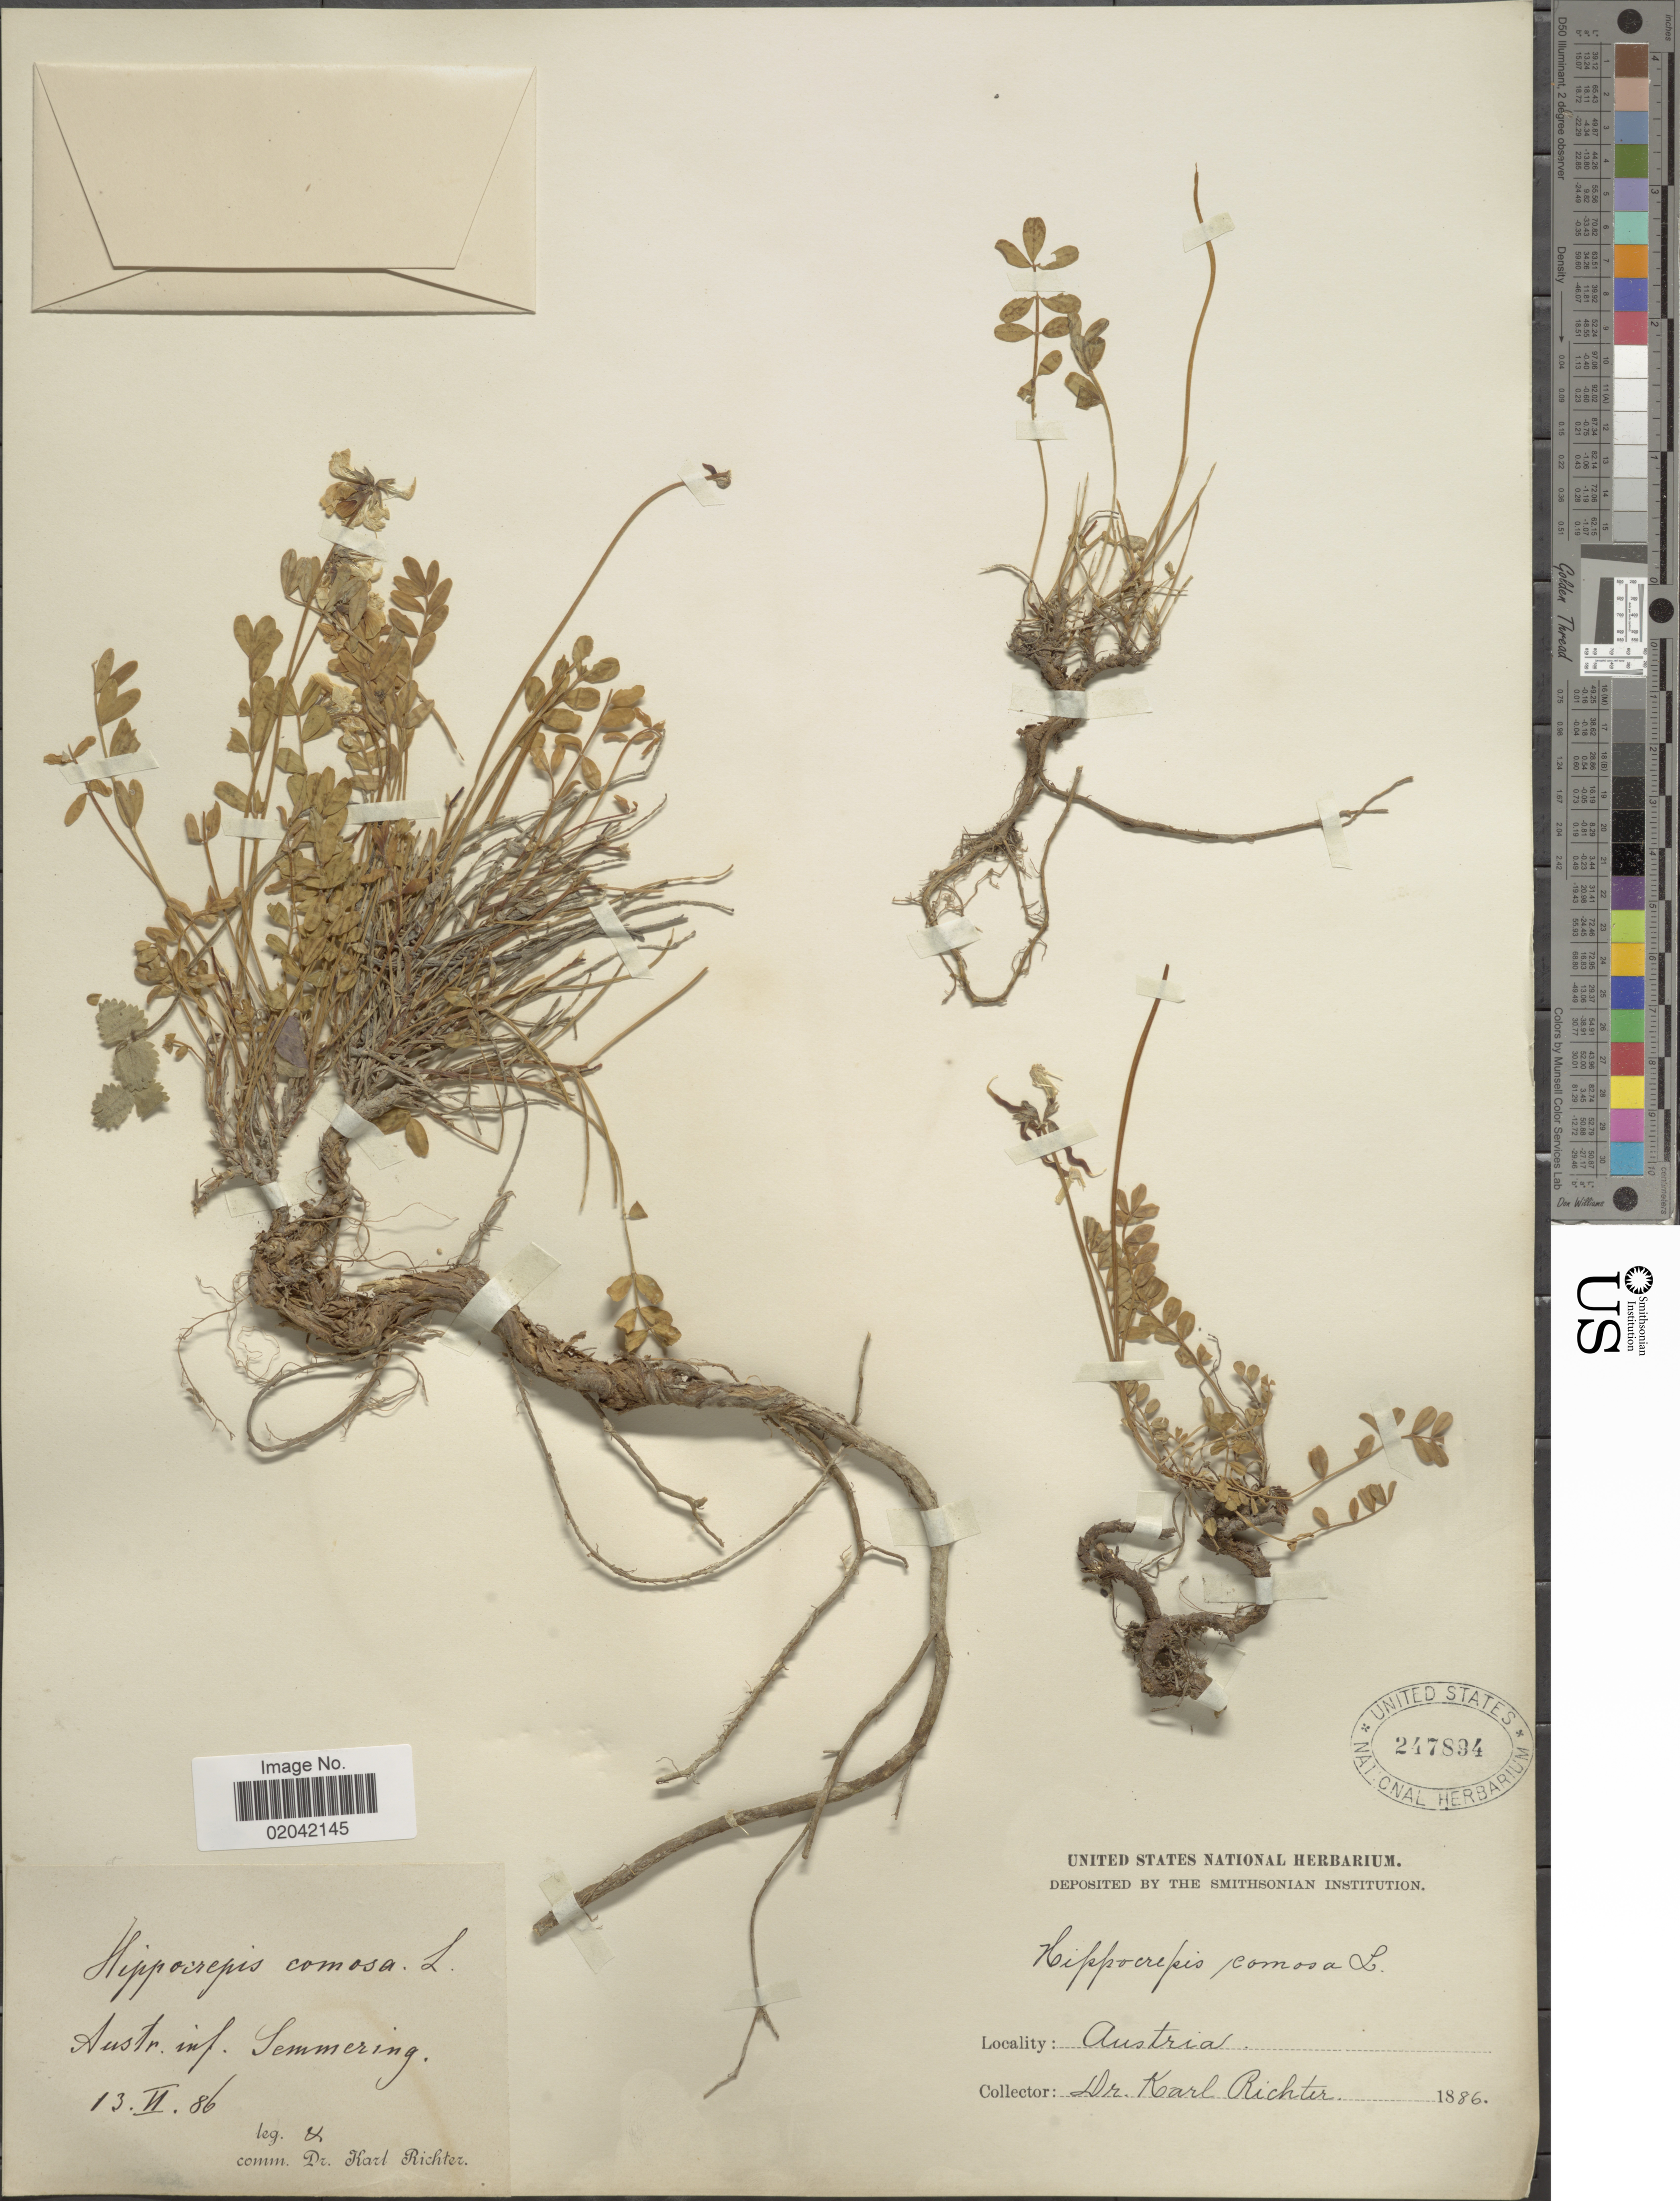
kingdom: Plantae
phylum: Tracheophyta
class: Magnoliopsida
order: Fabales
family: Fabaceae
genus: Hippocrepis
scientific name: Hippocrepis comosa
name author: L.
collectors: K. Richter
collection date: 1886-02-13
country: Austria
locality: Austr. inf, Semmering [interpreted]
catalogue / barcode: US 247894